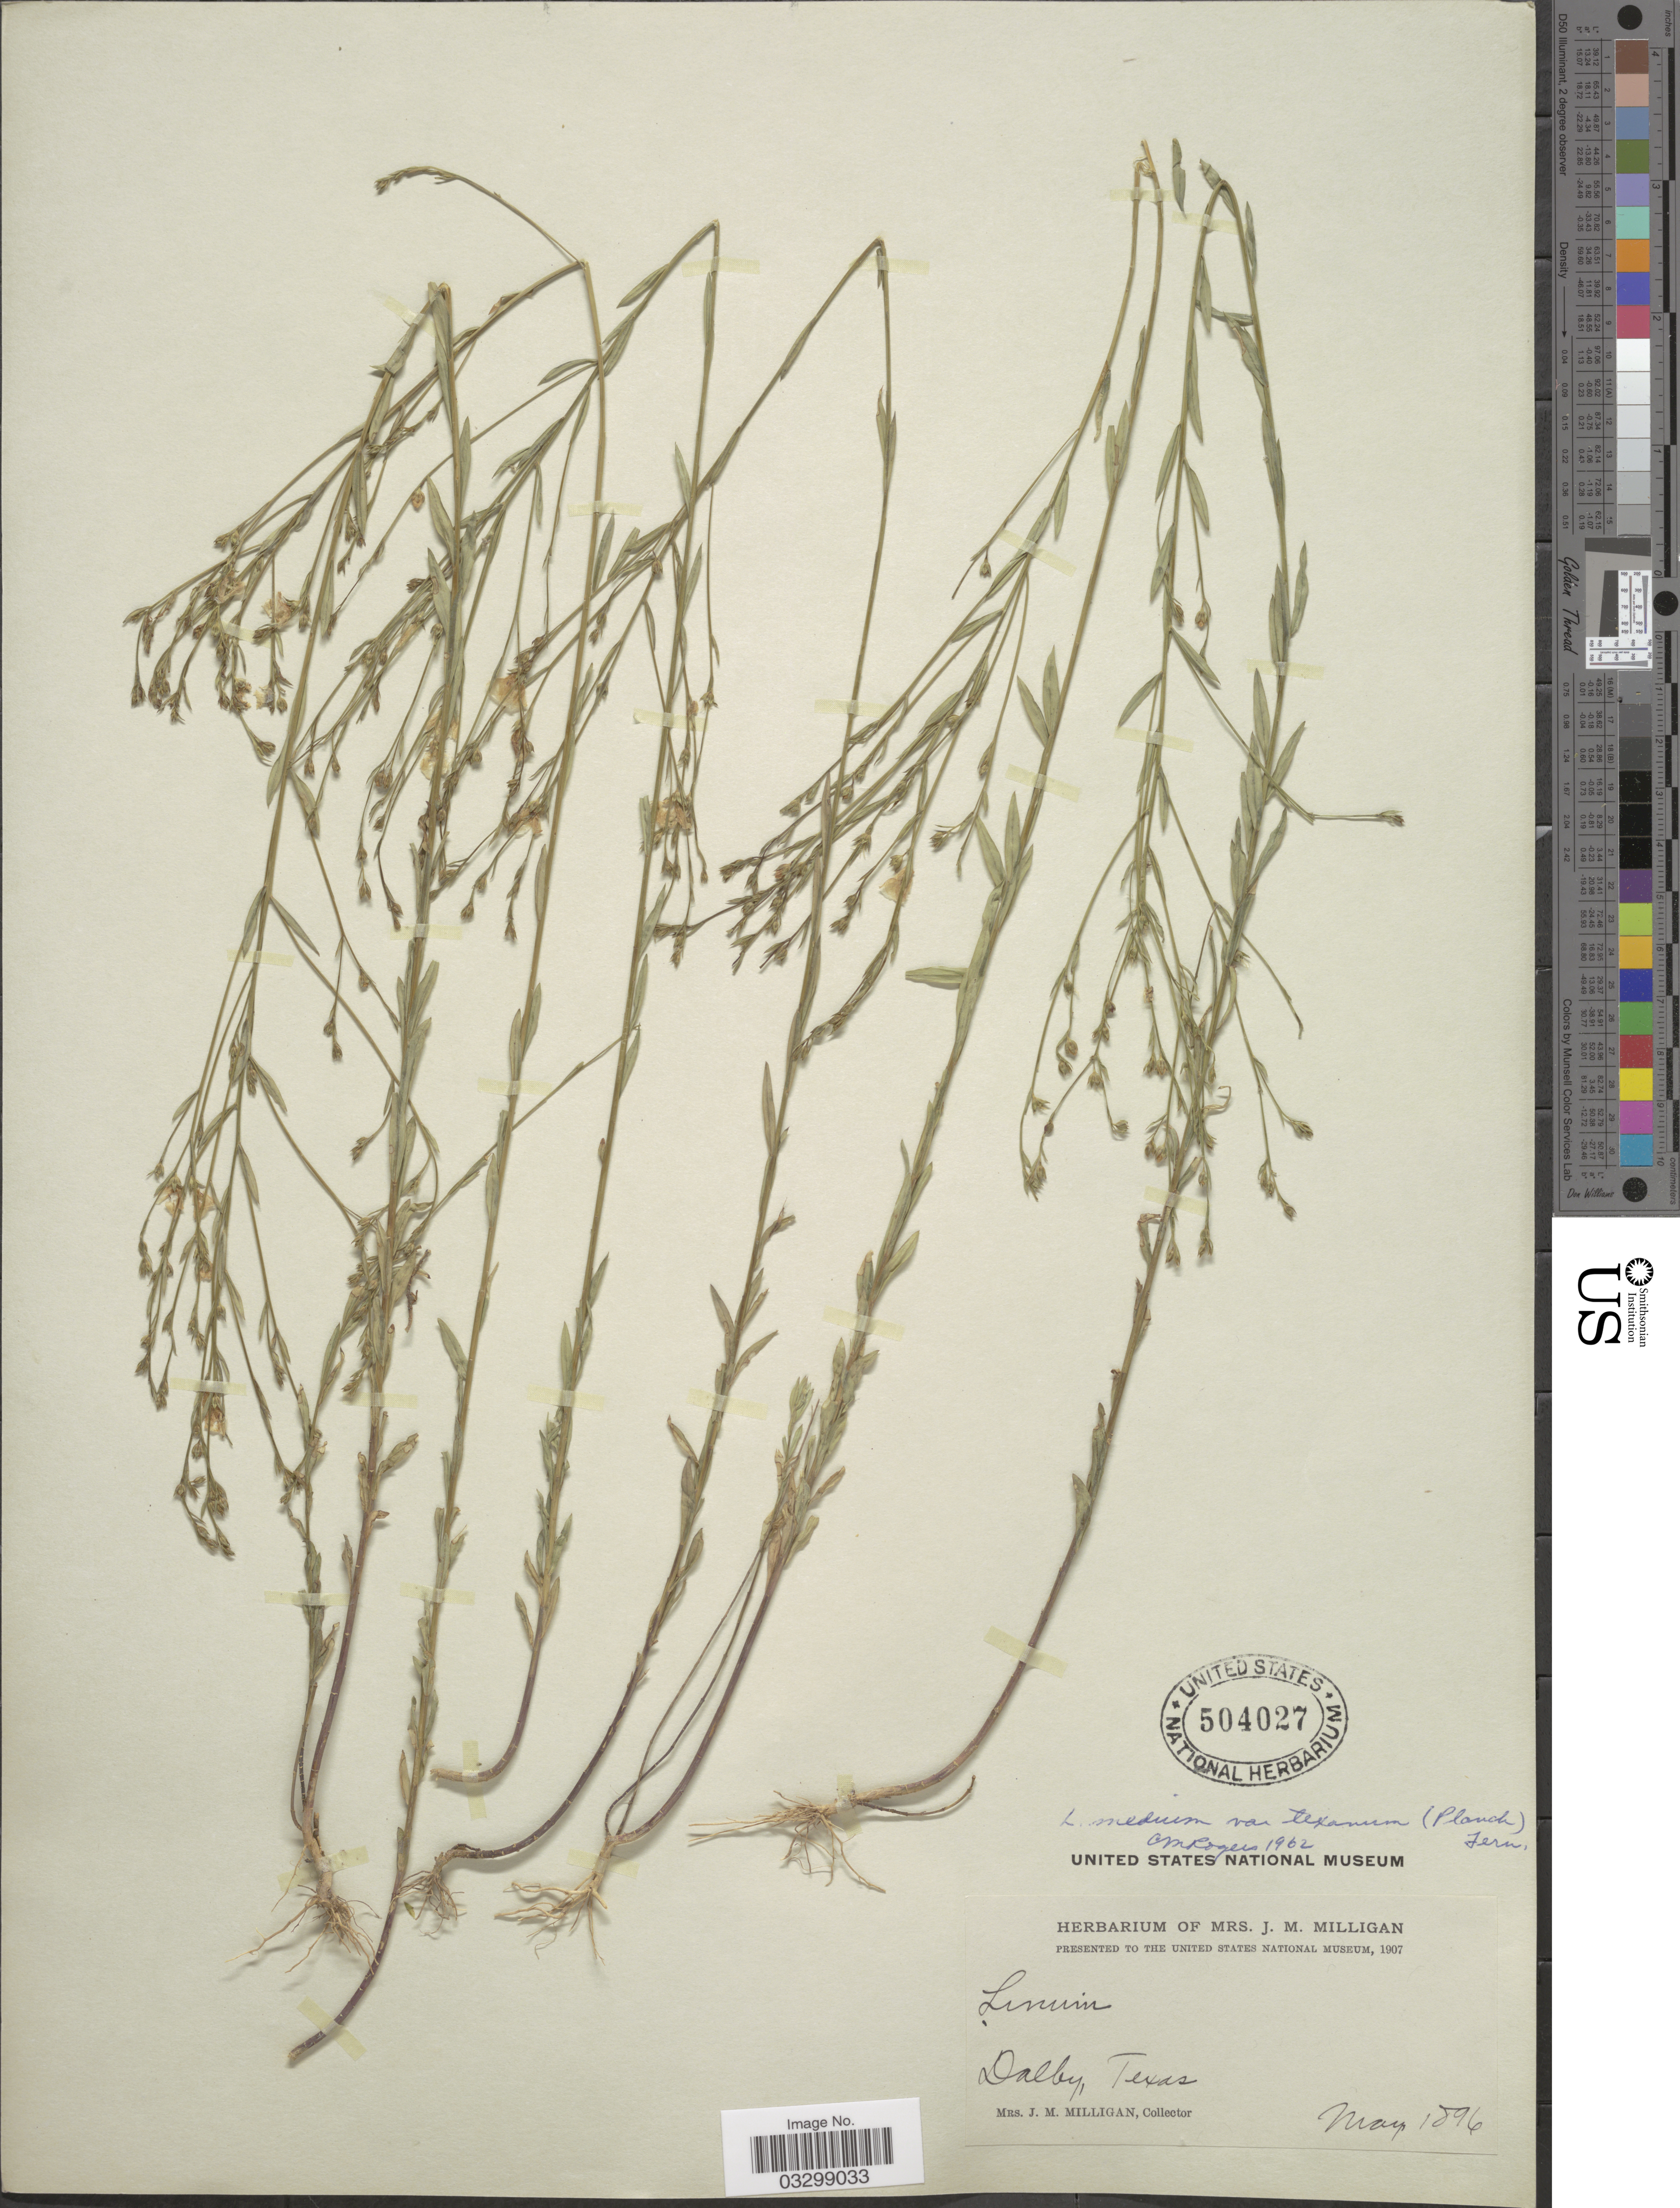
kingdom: Plantae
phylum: Tracheophyta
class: Magnoliopsida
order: Malpighiales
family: Linaceae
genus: Linum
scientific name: Linum medium var. texanum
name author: (Planch.) Fernald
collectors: J. Milligan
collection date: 1896-05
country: United States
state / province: Texas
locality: Dalby.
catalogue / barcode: US 504027